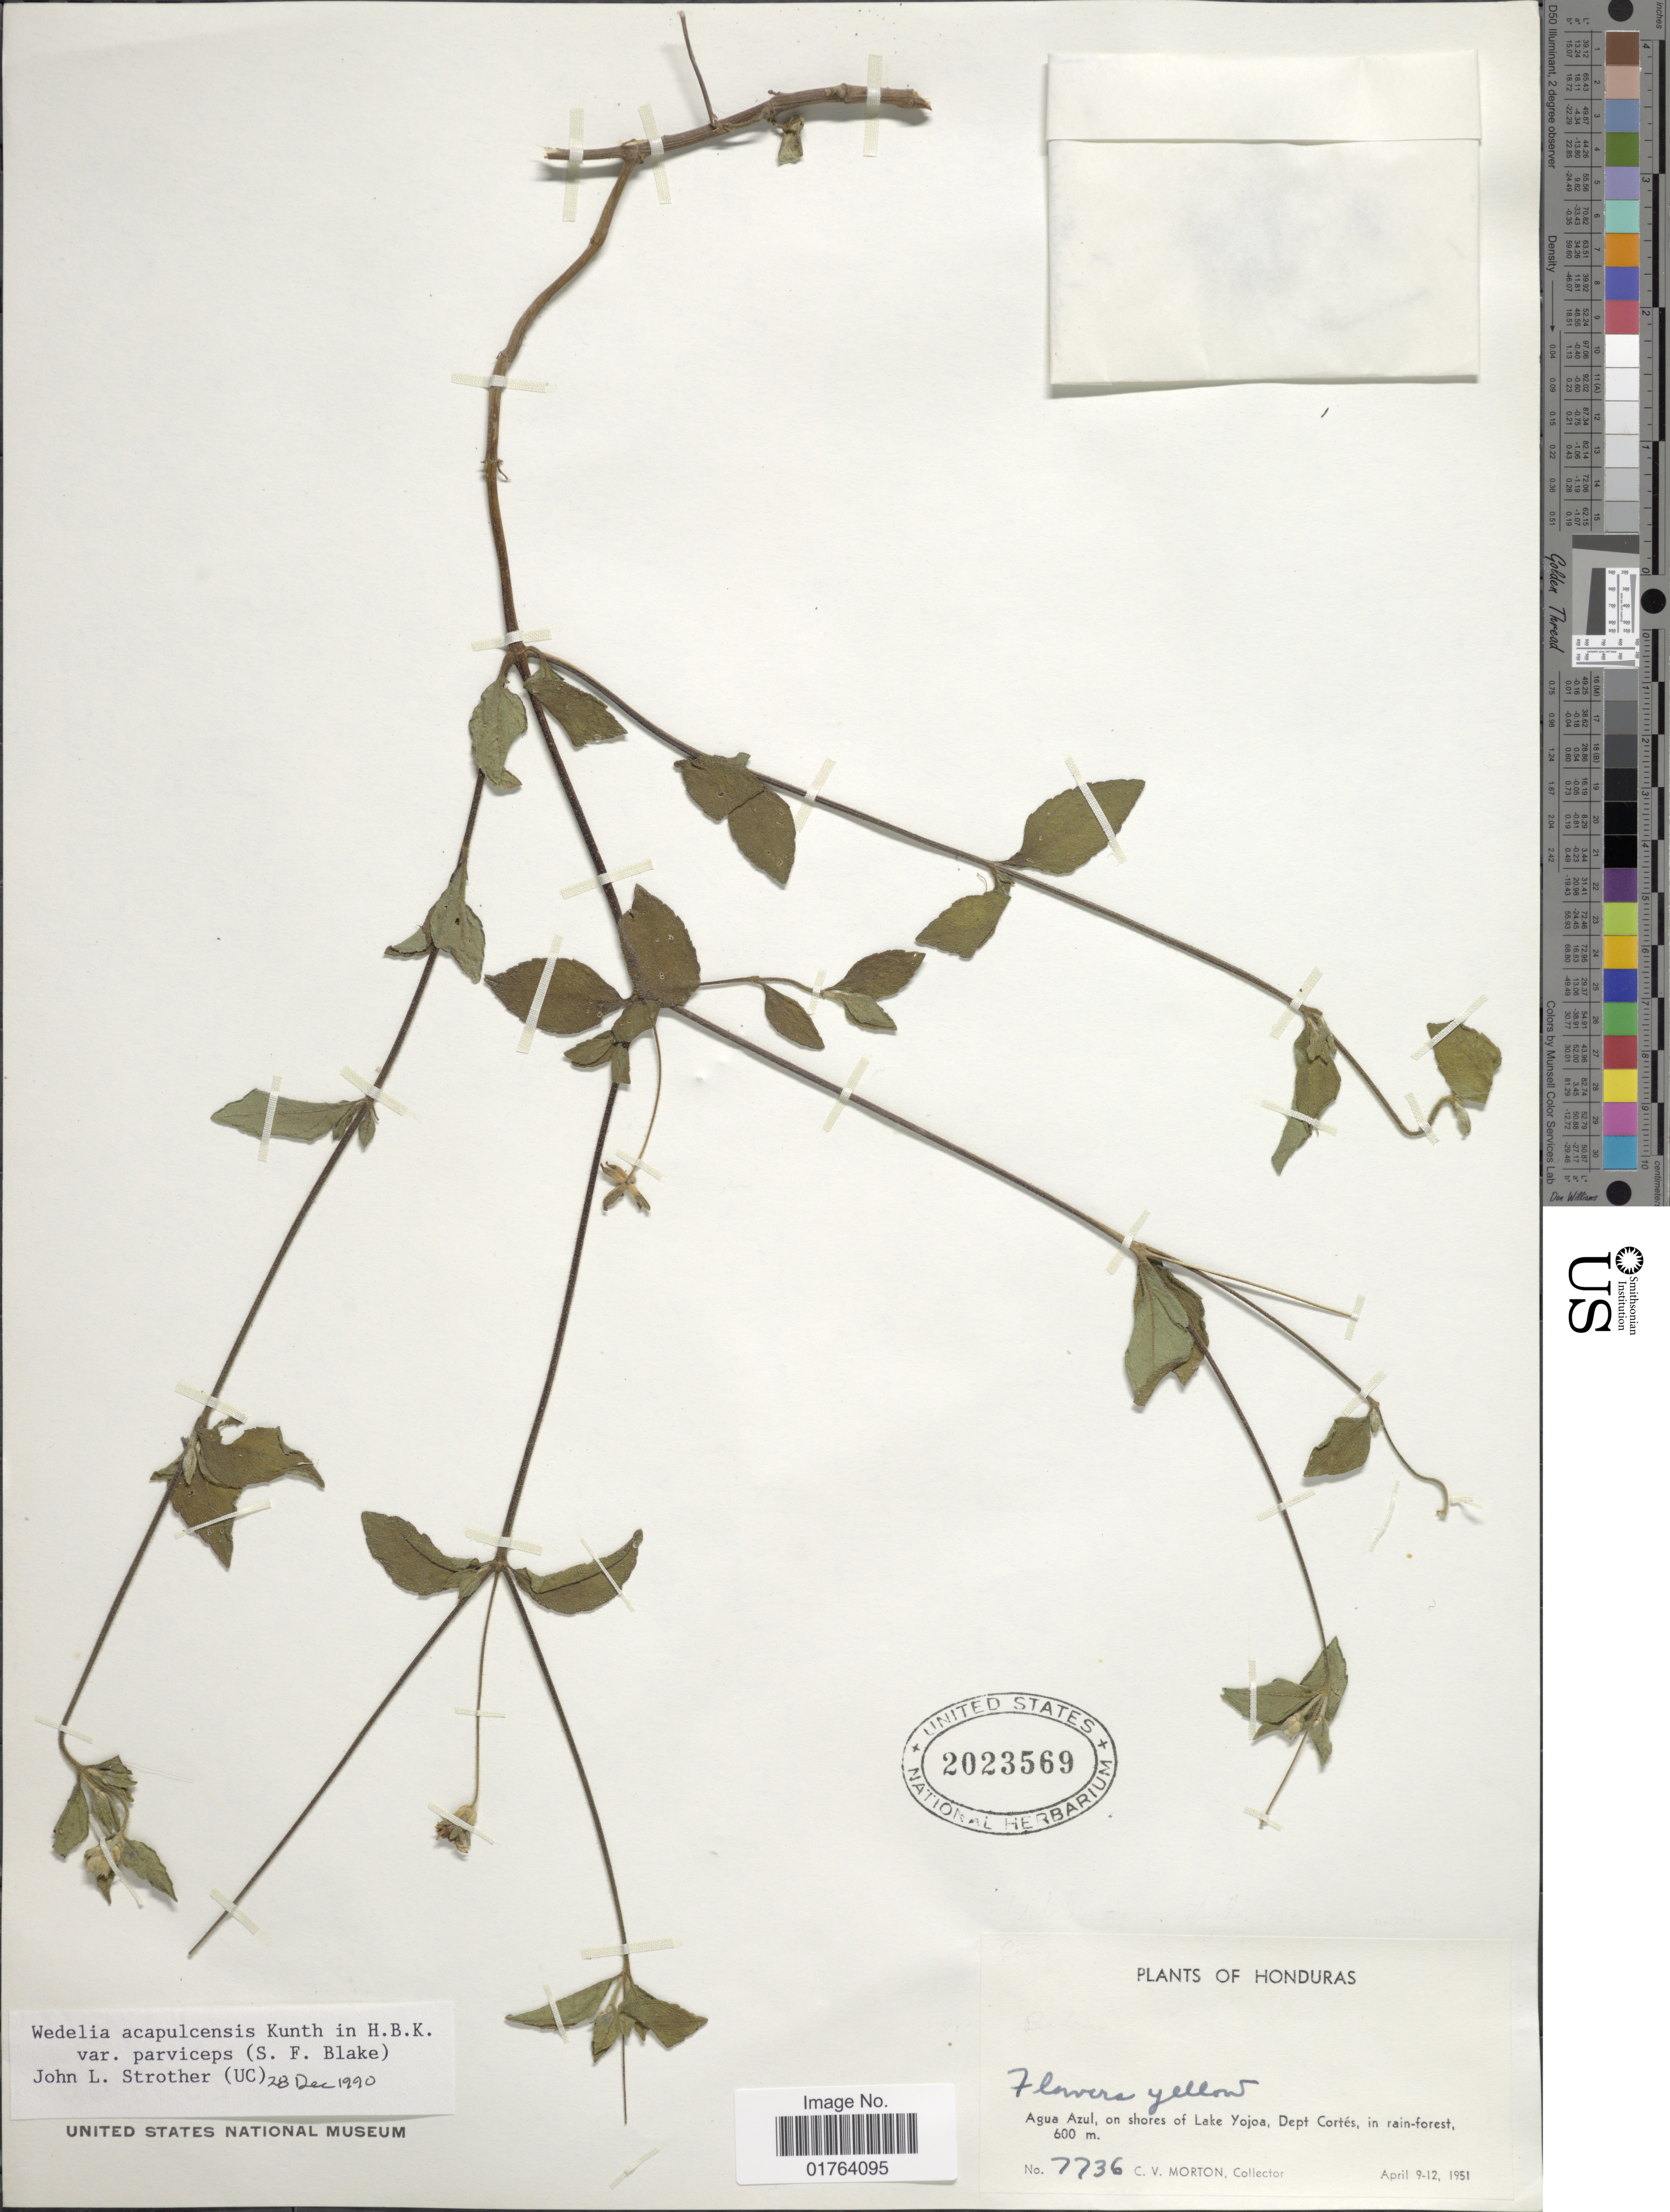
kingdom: Plantae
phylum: Tracheophyta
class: Magnoliopsida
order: Asterales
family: Asteraceae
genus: Wedelia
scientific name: Wedelia acapulcensis var. parviceps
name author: (S.F. Blake) Strother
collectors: C. V. Morton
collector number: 7736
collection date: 1951-04-09/1951-04-12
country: Honduras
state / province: Cortés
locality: Agua Azul, on shores of Lake Yojoa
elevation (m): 600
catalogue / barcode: US 2023569